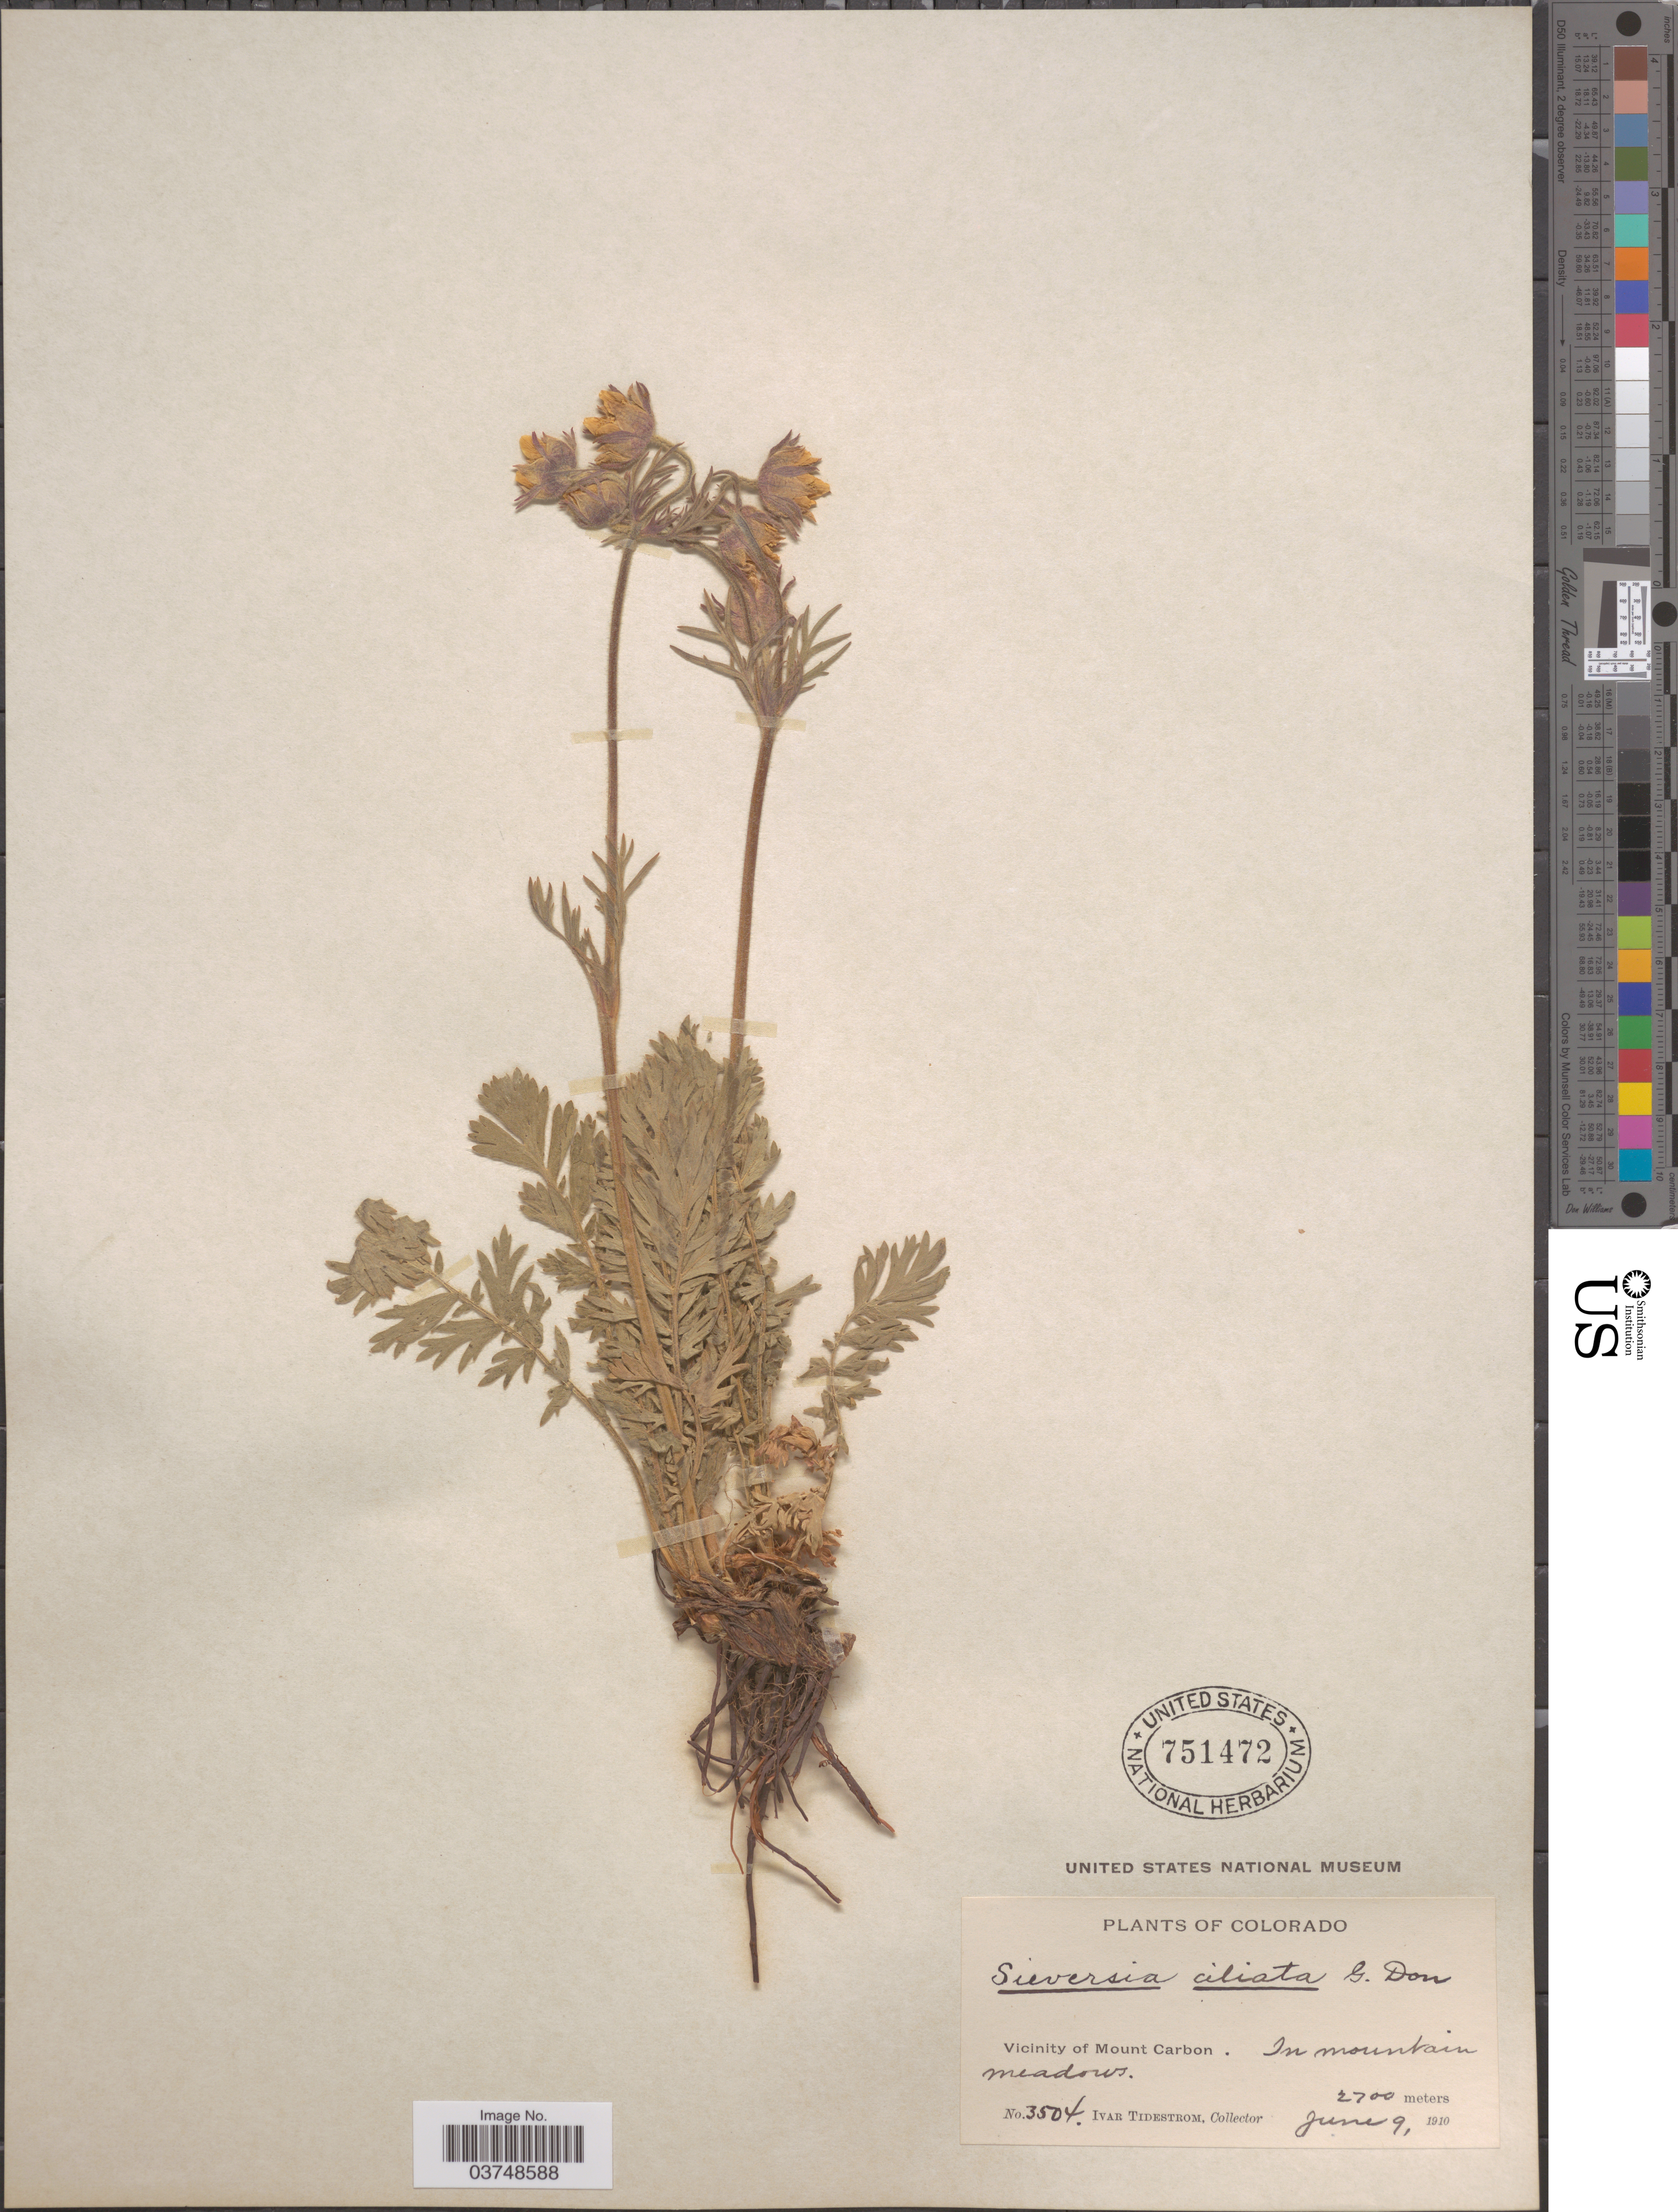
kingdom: Plantae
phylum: Tracheophyta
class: Magnoliopsida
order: Rosales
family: Rosaceae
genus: Geum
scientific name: Geum triflorum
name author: Pursh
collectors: I. F. Tidestrom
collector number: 3504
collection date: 1910-06-09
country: United States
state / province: Colorado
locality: Vicinity of Mount Carbon.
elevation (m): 2700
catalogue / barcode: US 751472